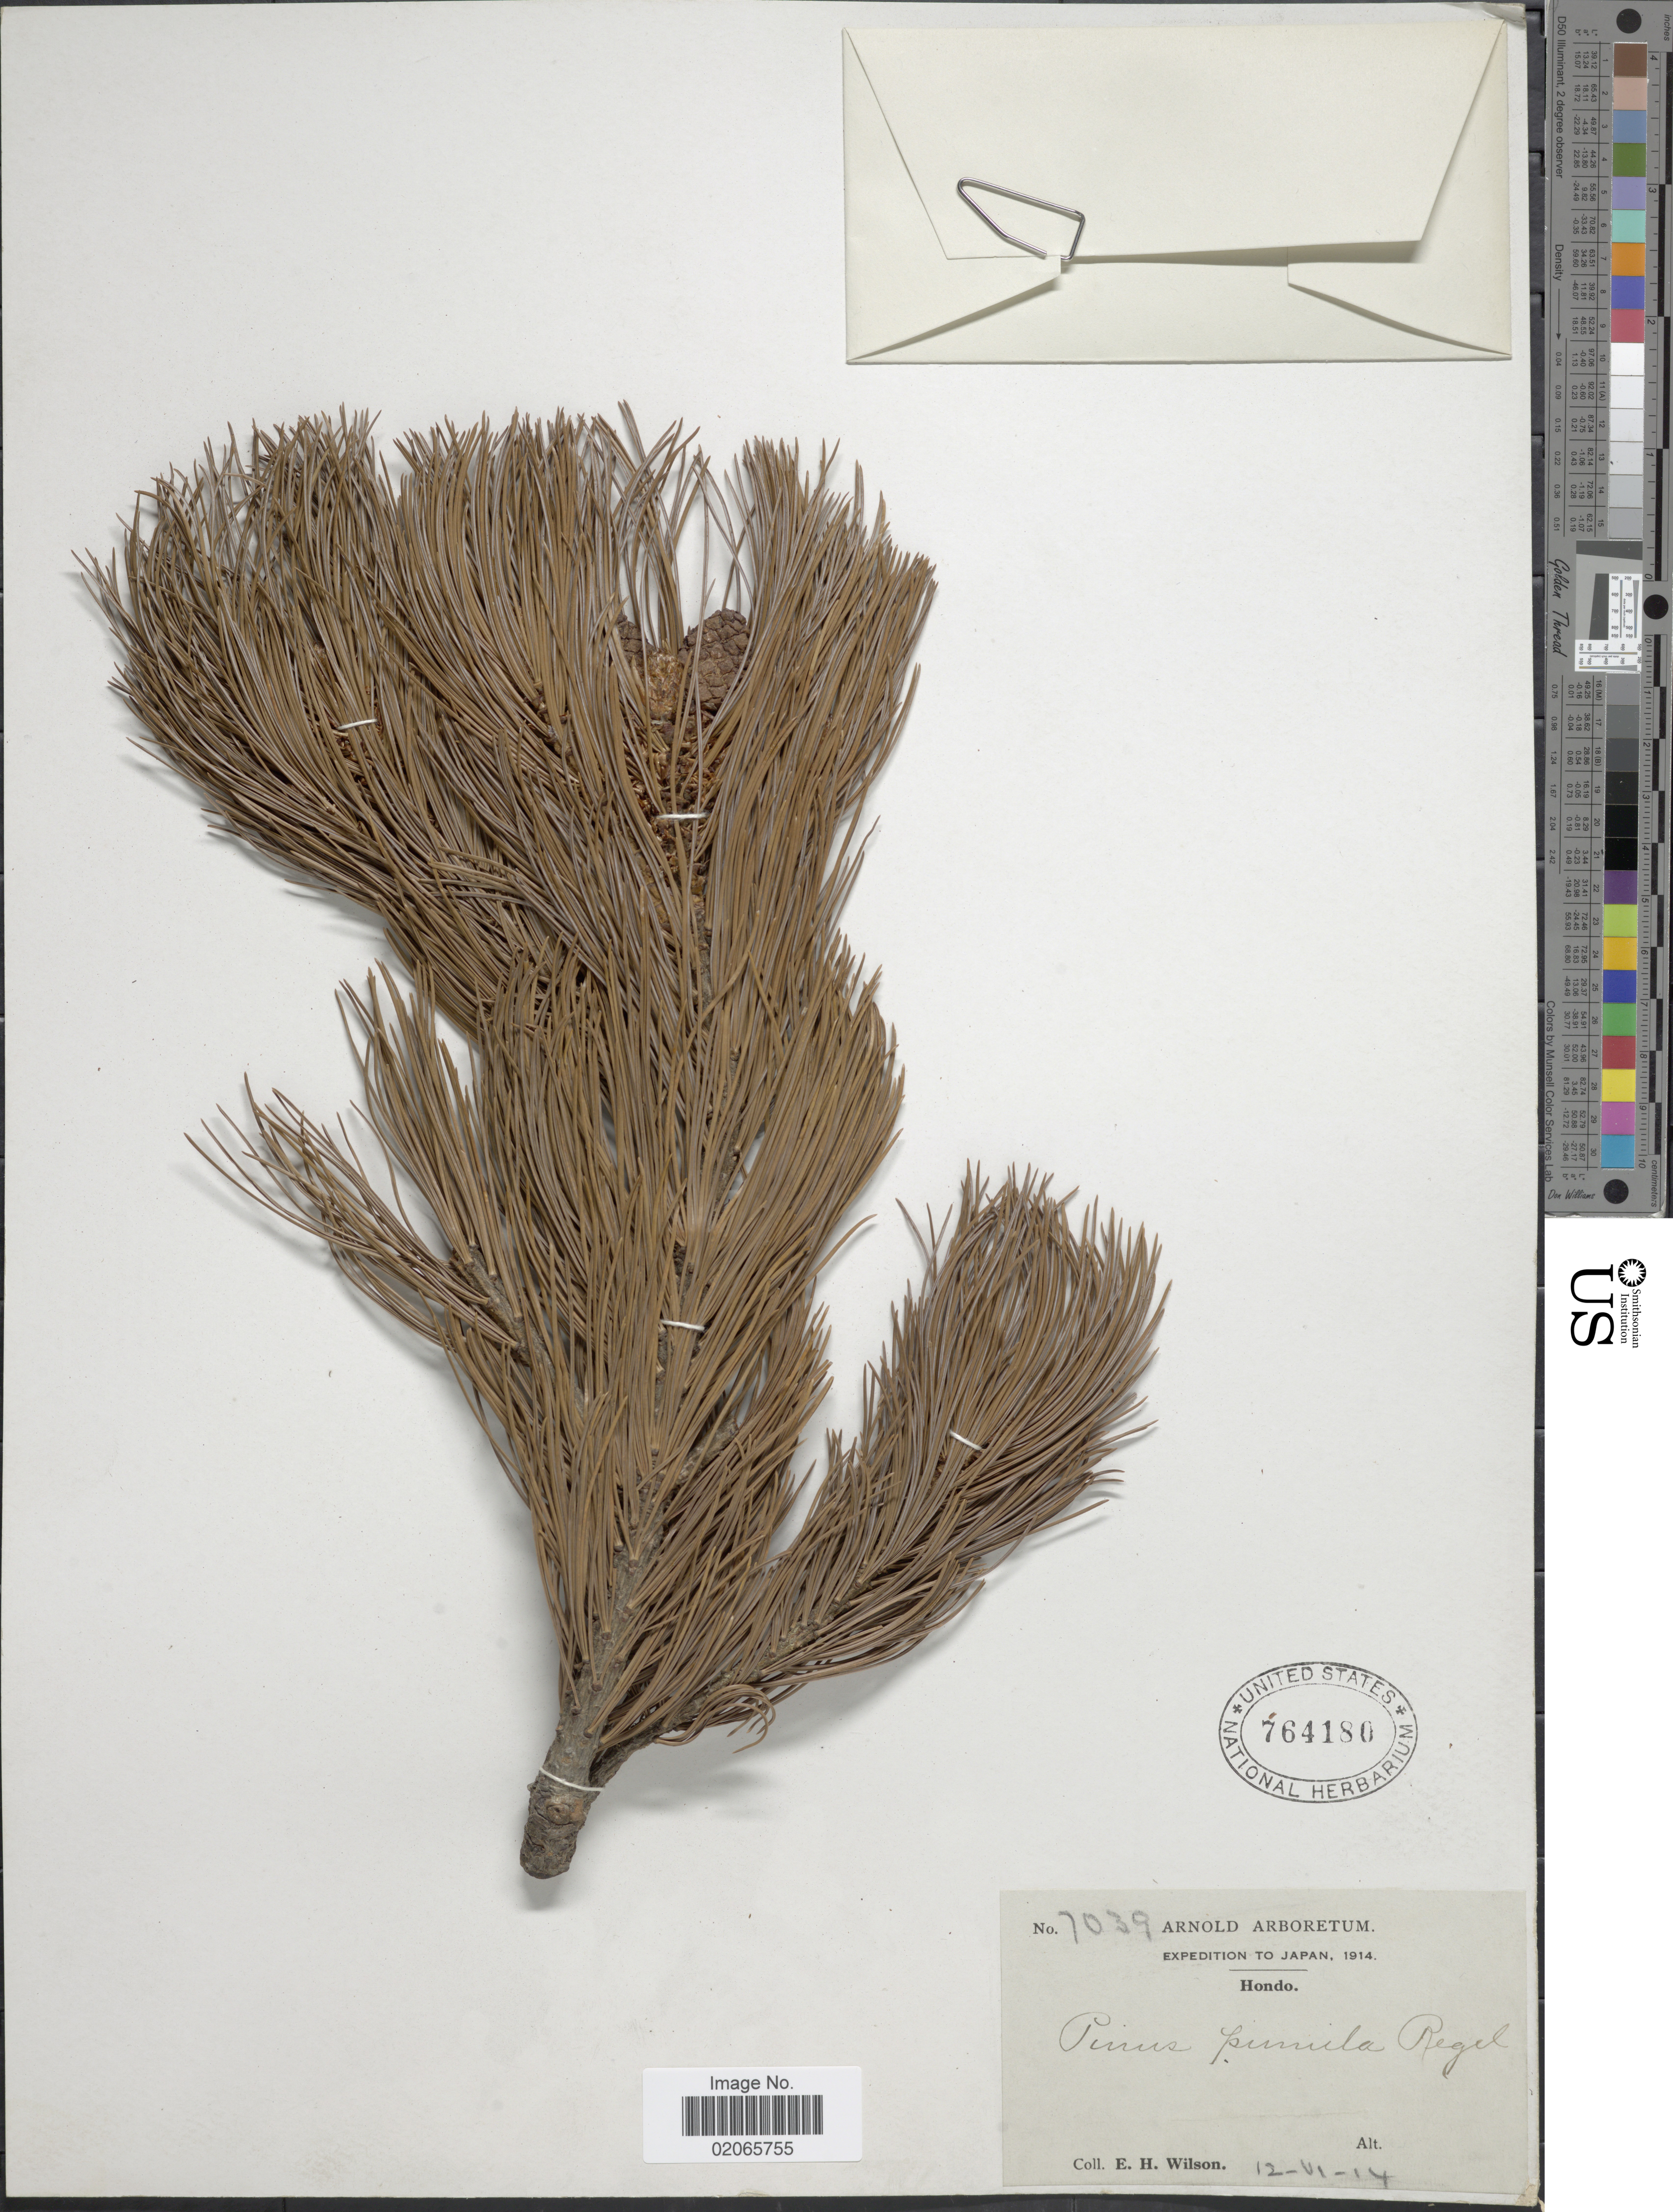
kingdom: Plantae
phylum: Tracheophyta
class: Pinopsida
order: Pinales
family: Pinaceae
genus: Pinus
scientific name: Pinus pumila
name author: (Pall.) Regel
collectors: E. Wilson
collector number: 7039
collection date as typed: Transcribed d/m/y: 12/6/14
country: Japan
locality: Hondo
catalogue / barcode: US 764180